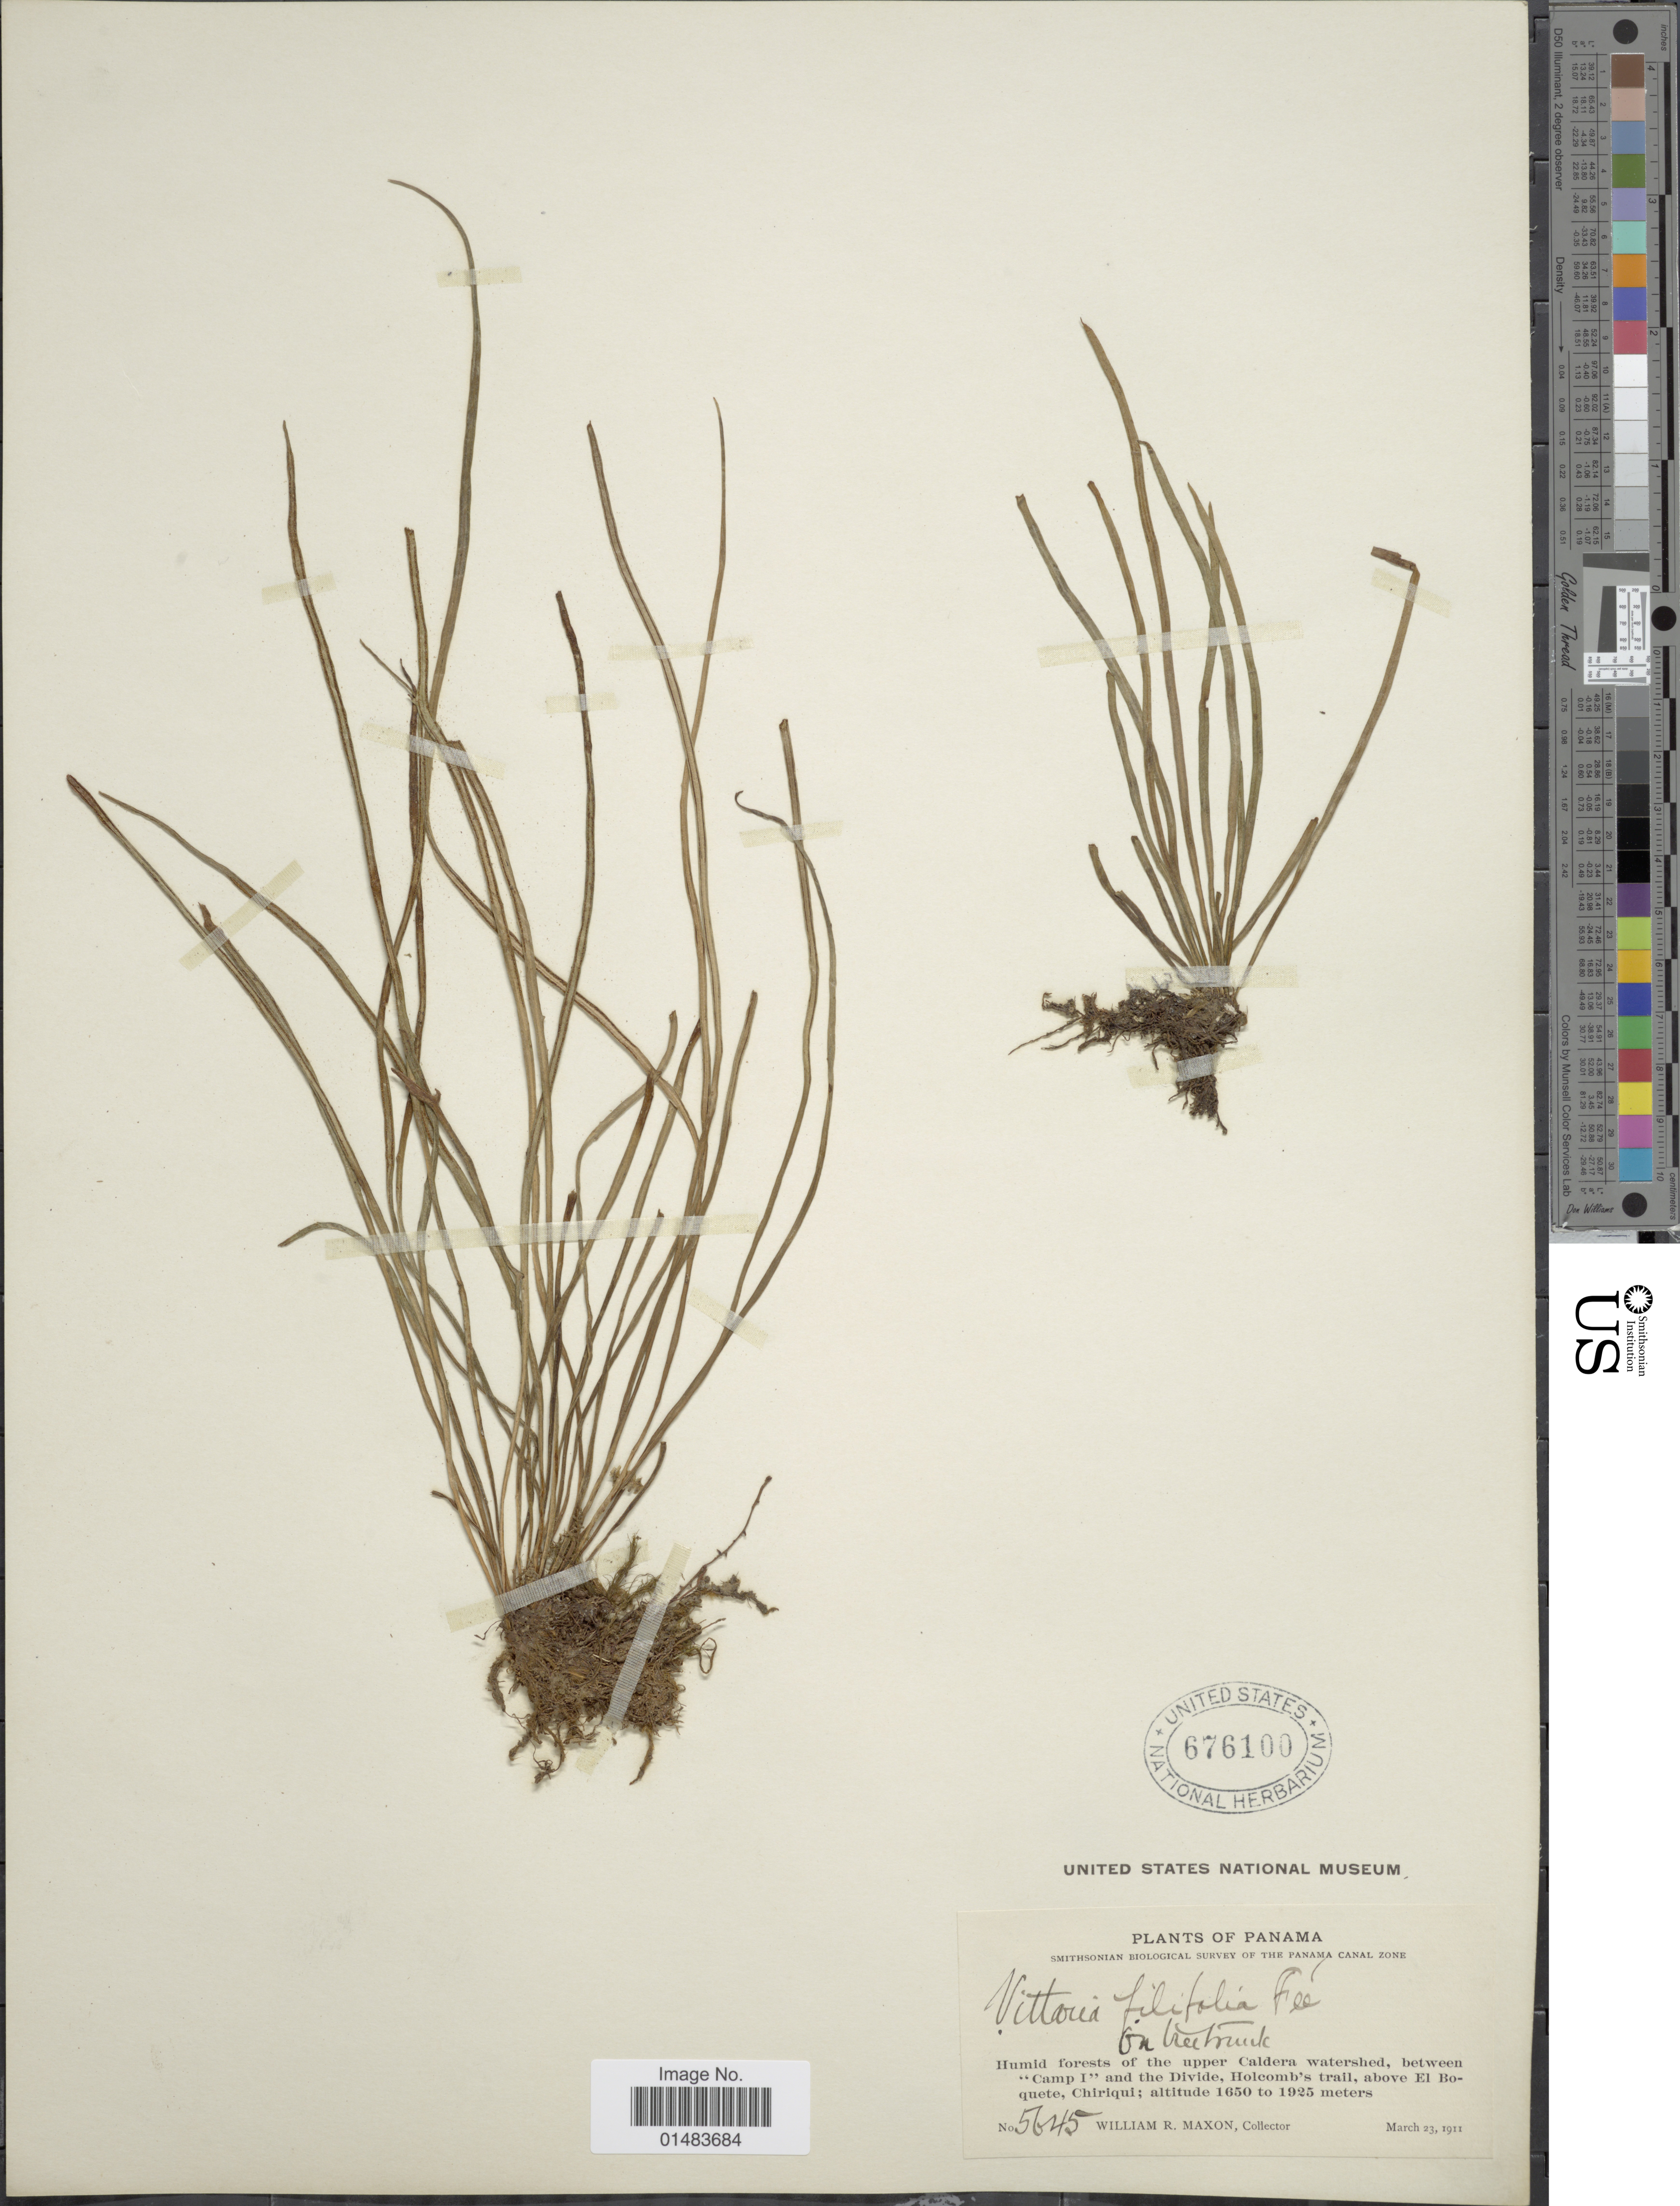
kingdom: Plantae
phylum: Tracheophyta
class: Polypodiopsida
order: Polypodiales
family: Pteridaceae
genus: Vittaria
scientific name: Vittaria graminifolia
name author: Kaulf.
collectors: W. R. Maxon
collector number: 5645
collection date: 1911-03-23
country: Panama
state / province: Chiriqui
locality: Plants of Panama, Humid forest of the upper Caldera watershed, between " Camp 1 " and the Divide, Holcomb's trail, above El Boquete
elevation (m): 1650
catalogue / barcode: US 676100